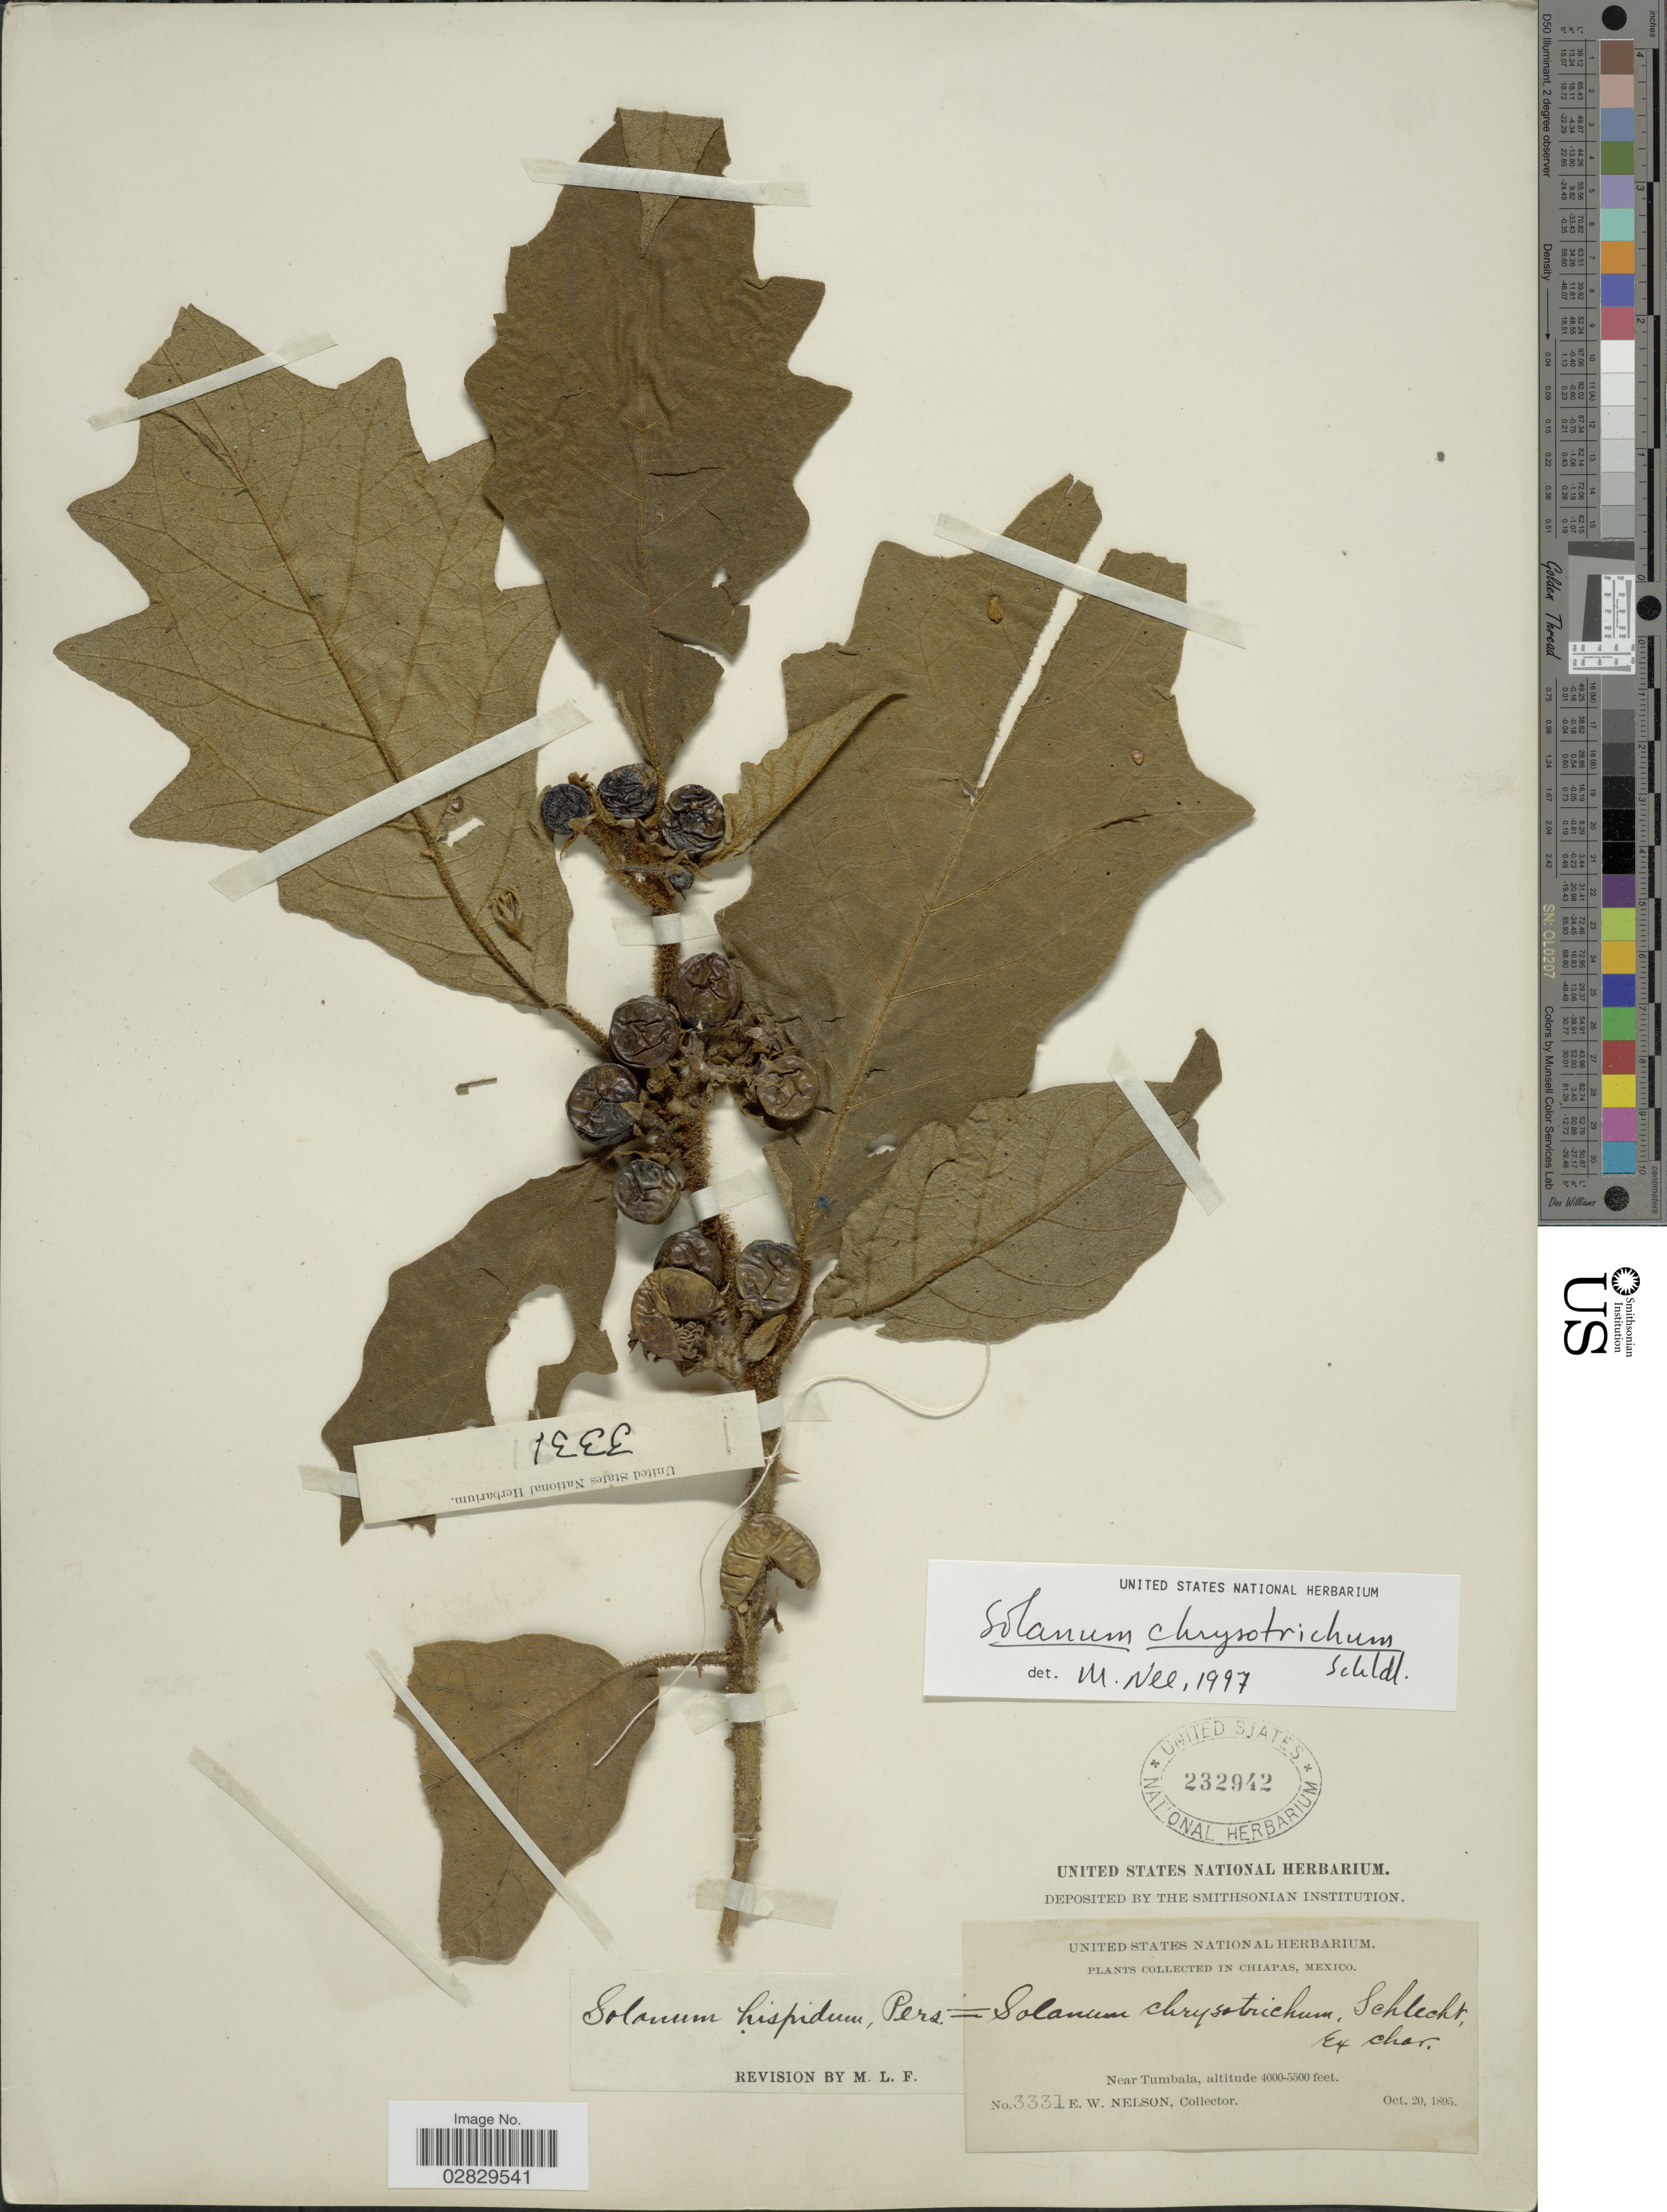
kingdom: Plantae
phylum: Tracheophyta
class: Magnoliopsida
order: Solanales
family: Solanaceae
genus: Solanum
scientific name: Solanum chrysotrichum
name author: Schltdl.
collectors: E. W. Nelson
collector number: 3331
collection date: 1895-10-20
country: Mexico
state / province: Chiapas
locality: Near Tumbala.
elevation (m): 1219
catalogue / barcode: US 232942